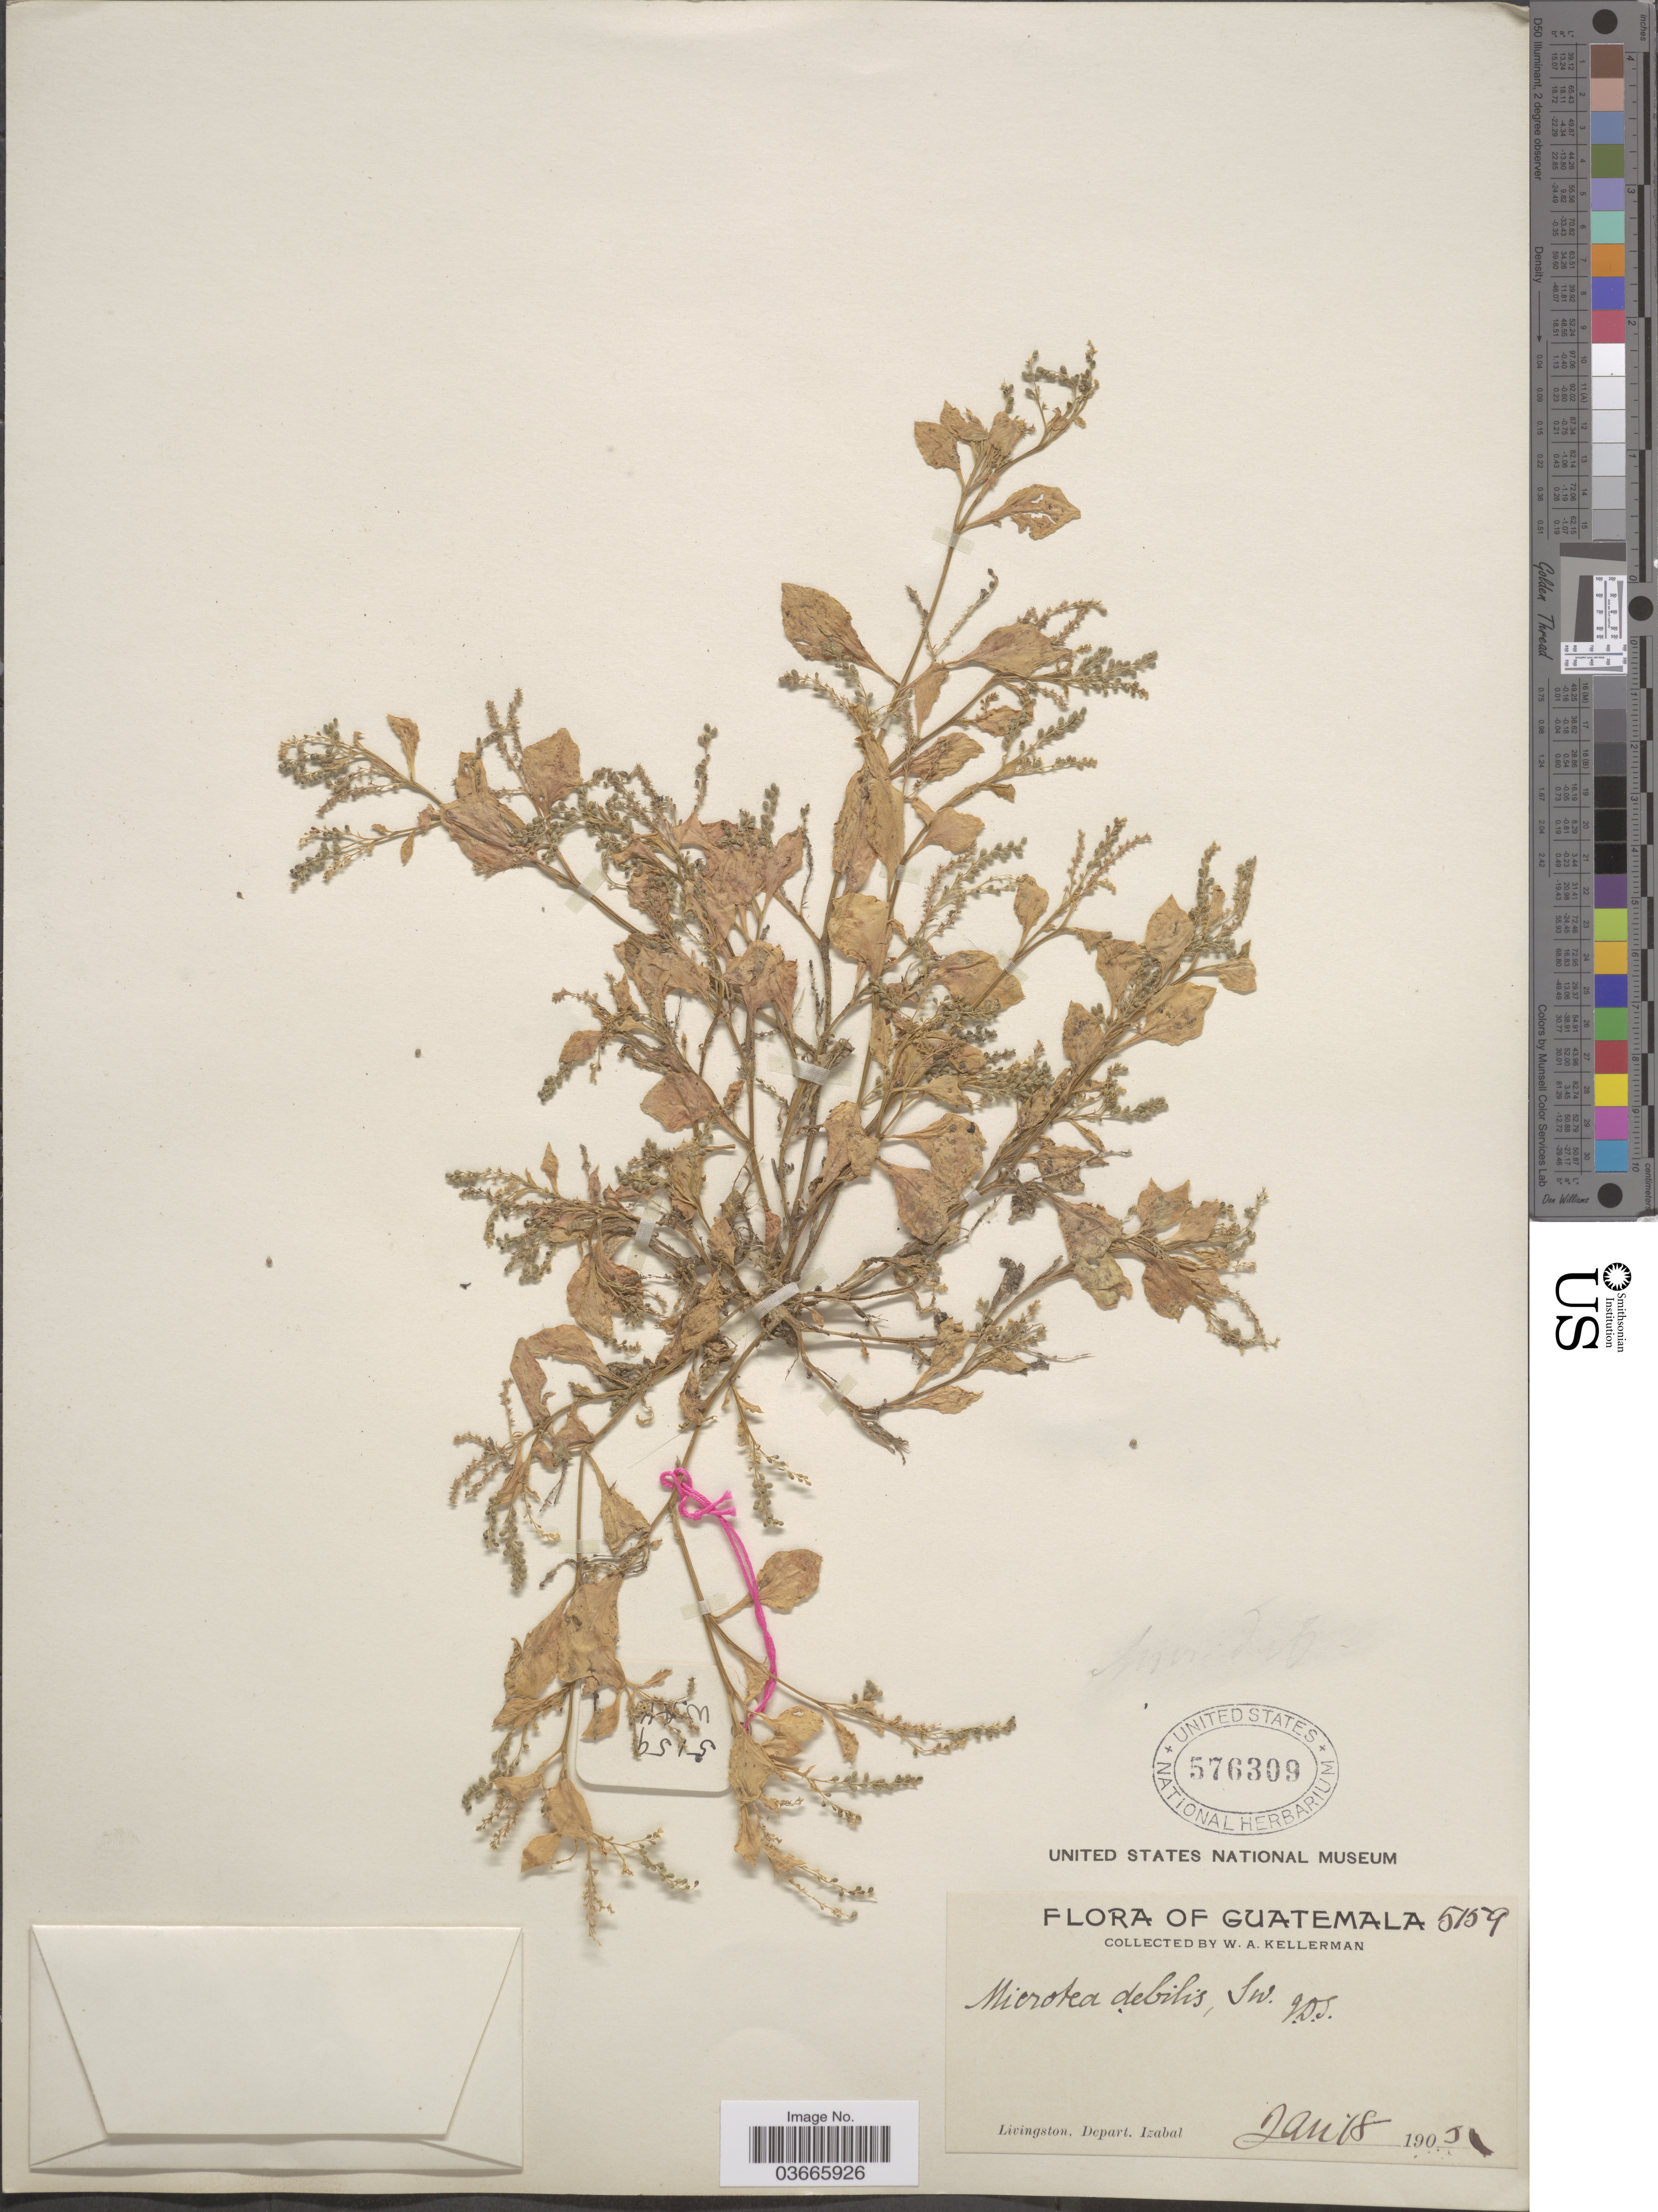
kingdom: Plantae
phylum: Tracheophyta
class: Magnoliopsida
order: Caryophyllales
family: Microteaceae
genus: Microtea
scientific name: Microtea debilis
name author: Sw.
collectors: W. Kellerman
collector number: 5159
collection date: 1905-01-18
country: Guatemala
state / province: Izabal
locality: Livingston, Depart. Izabal.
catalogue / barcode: US 576309